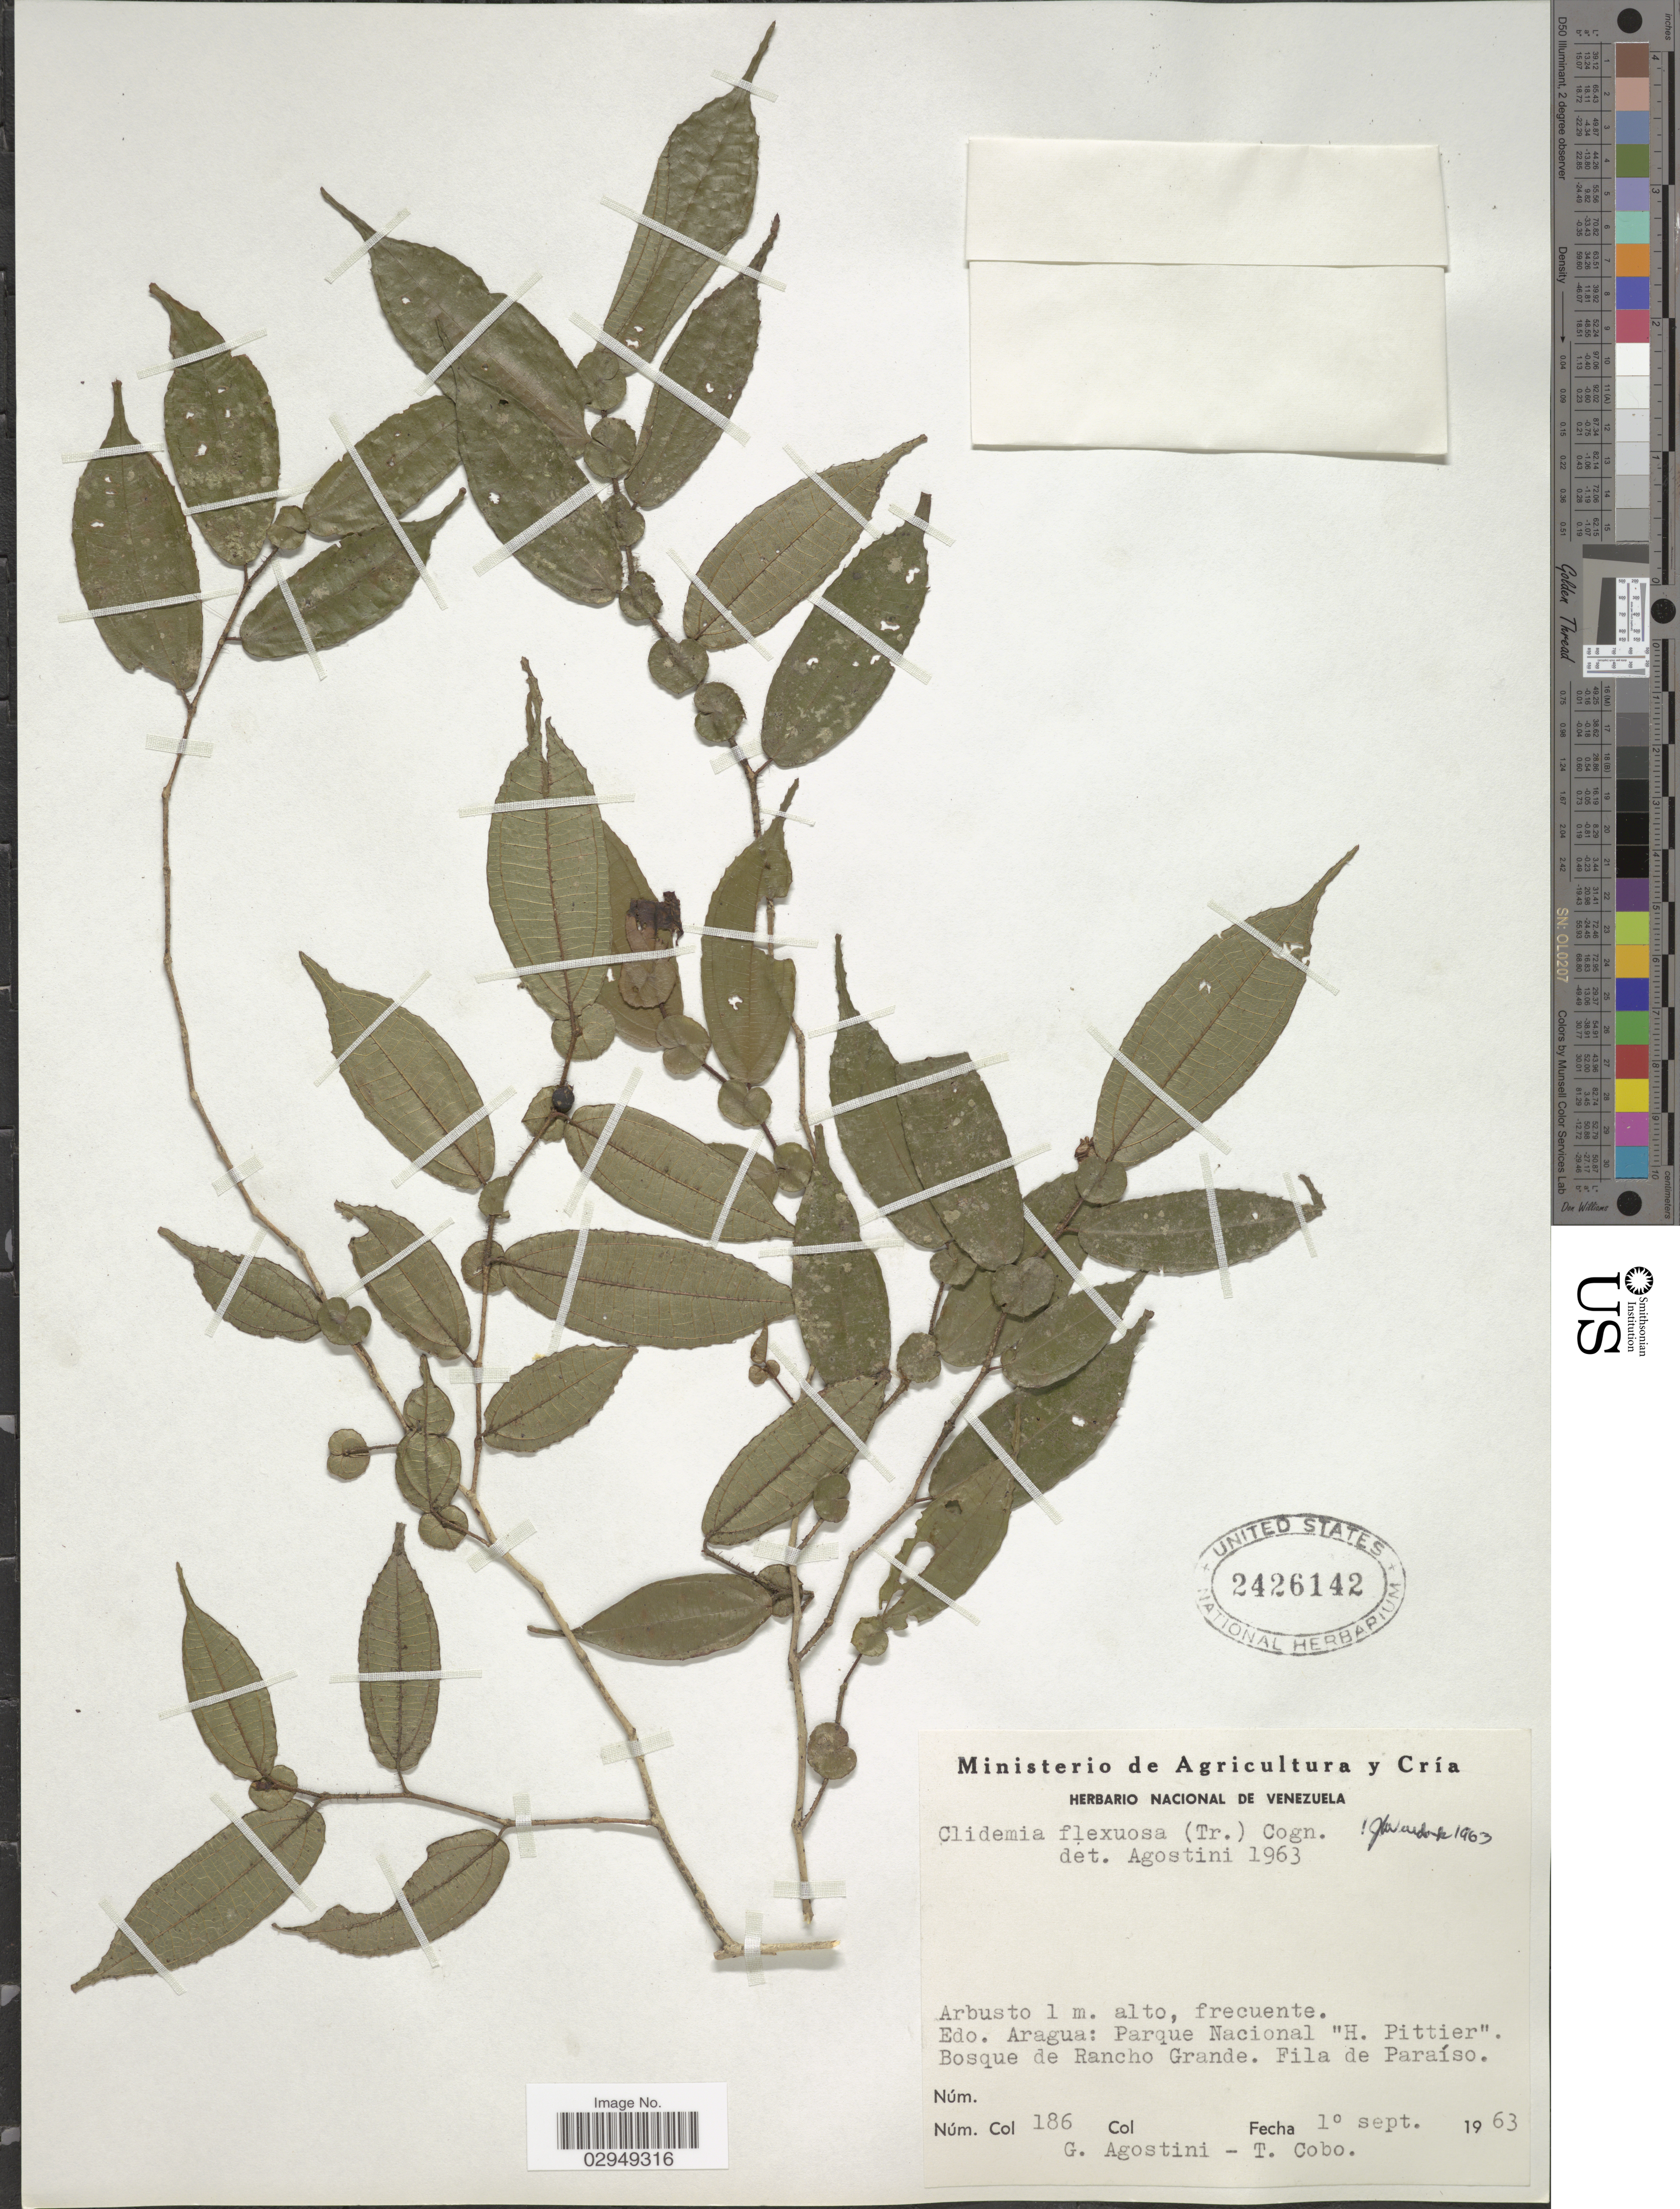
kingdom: Plantae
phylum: Tracheophyta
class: Magnoliopsida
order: Myrtales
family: Melastomataceae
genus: Clidemia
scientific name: Clidemia flexuosa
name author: (Triana) Cogn.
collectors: G. Agostini & T. Cobo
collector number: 186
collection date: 1963-09-01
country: Venezuela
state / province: Aragua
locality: Edo. Aragua: Parque Nacional "H. Pittier". Bosque de Rancho Grande. Fila de Paraíso.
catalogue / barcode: US 2426142